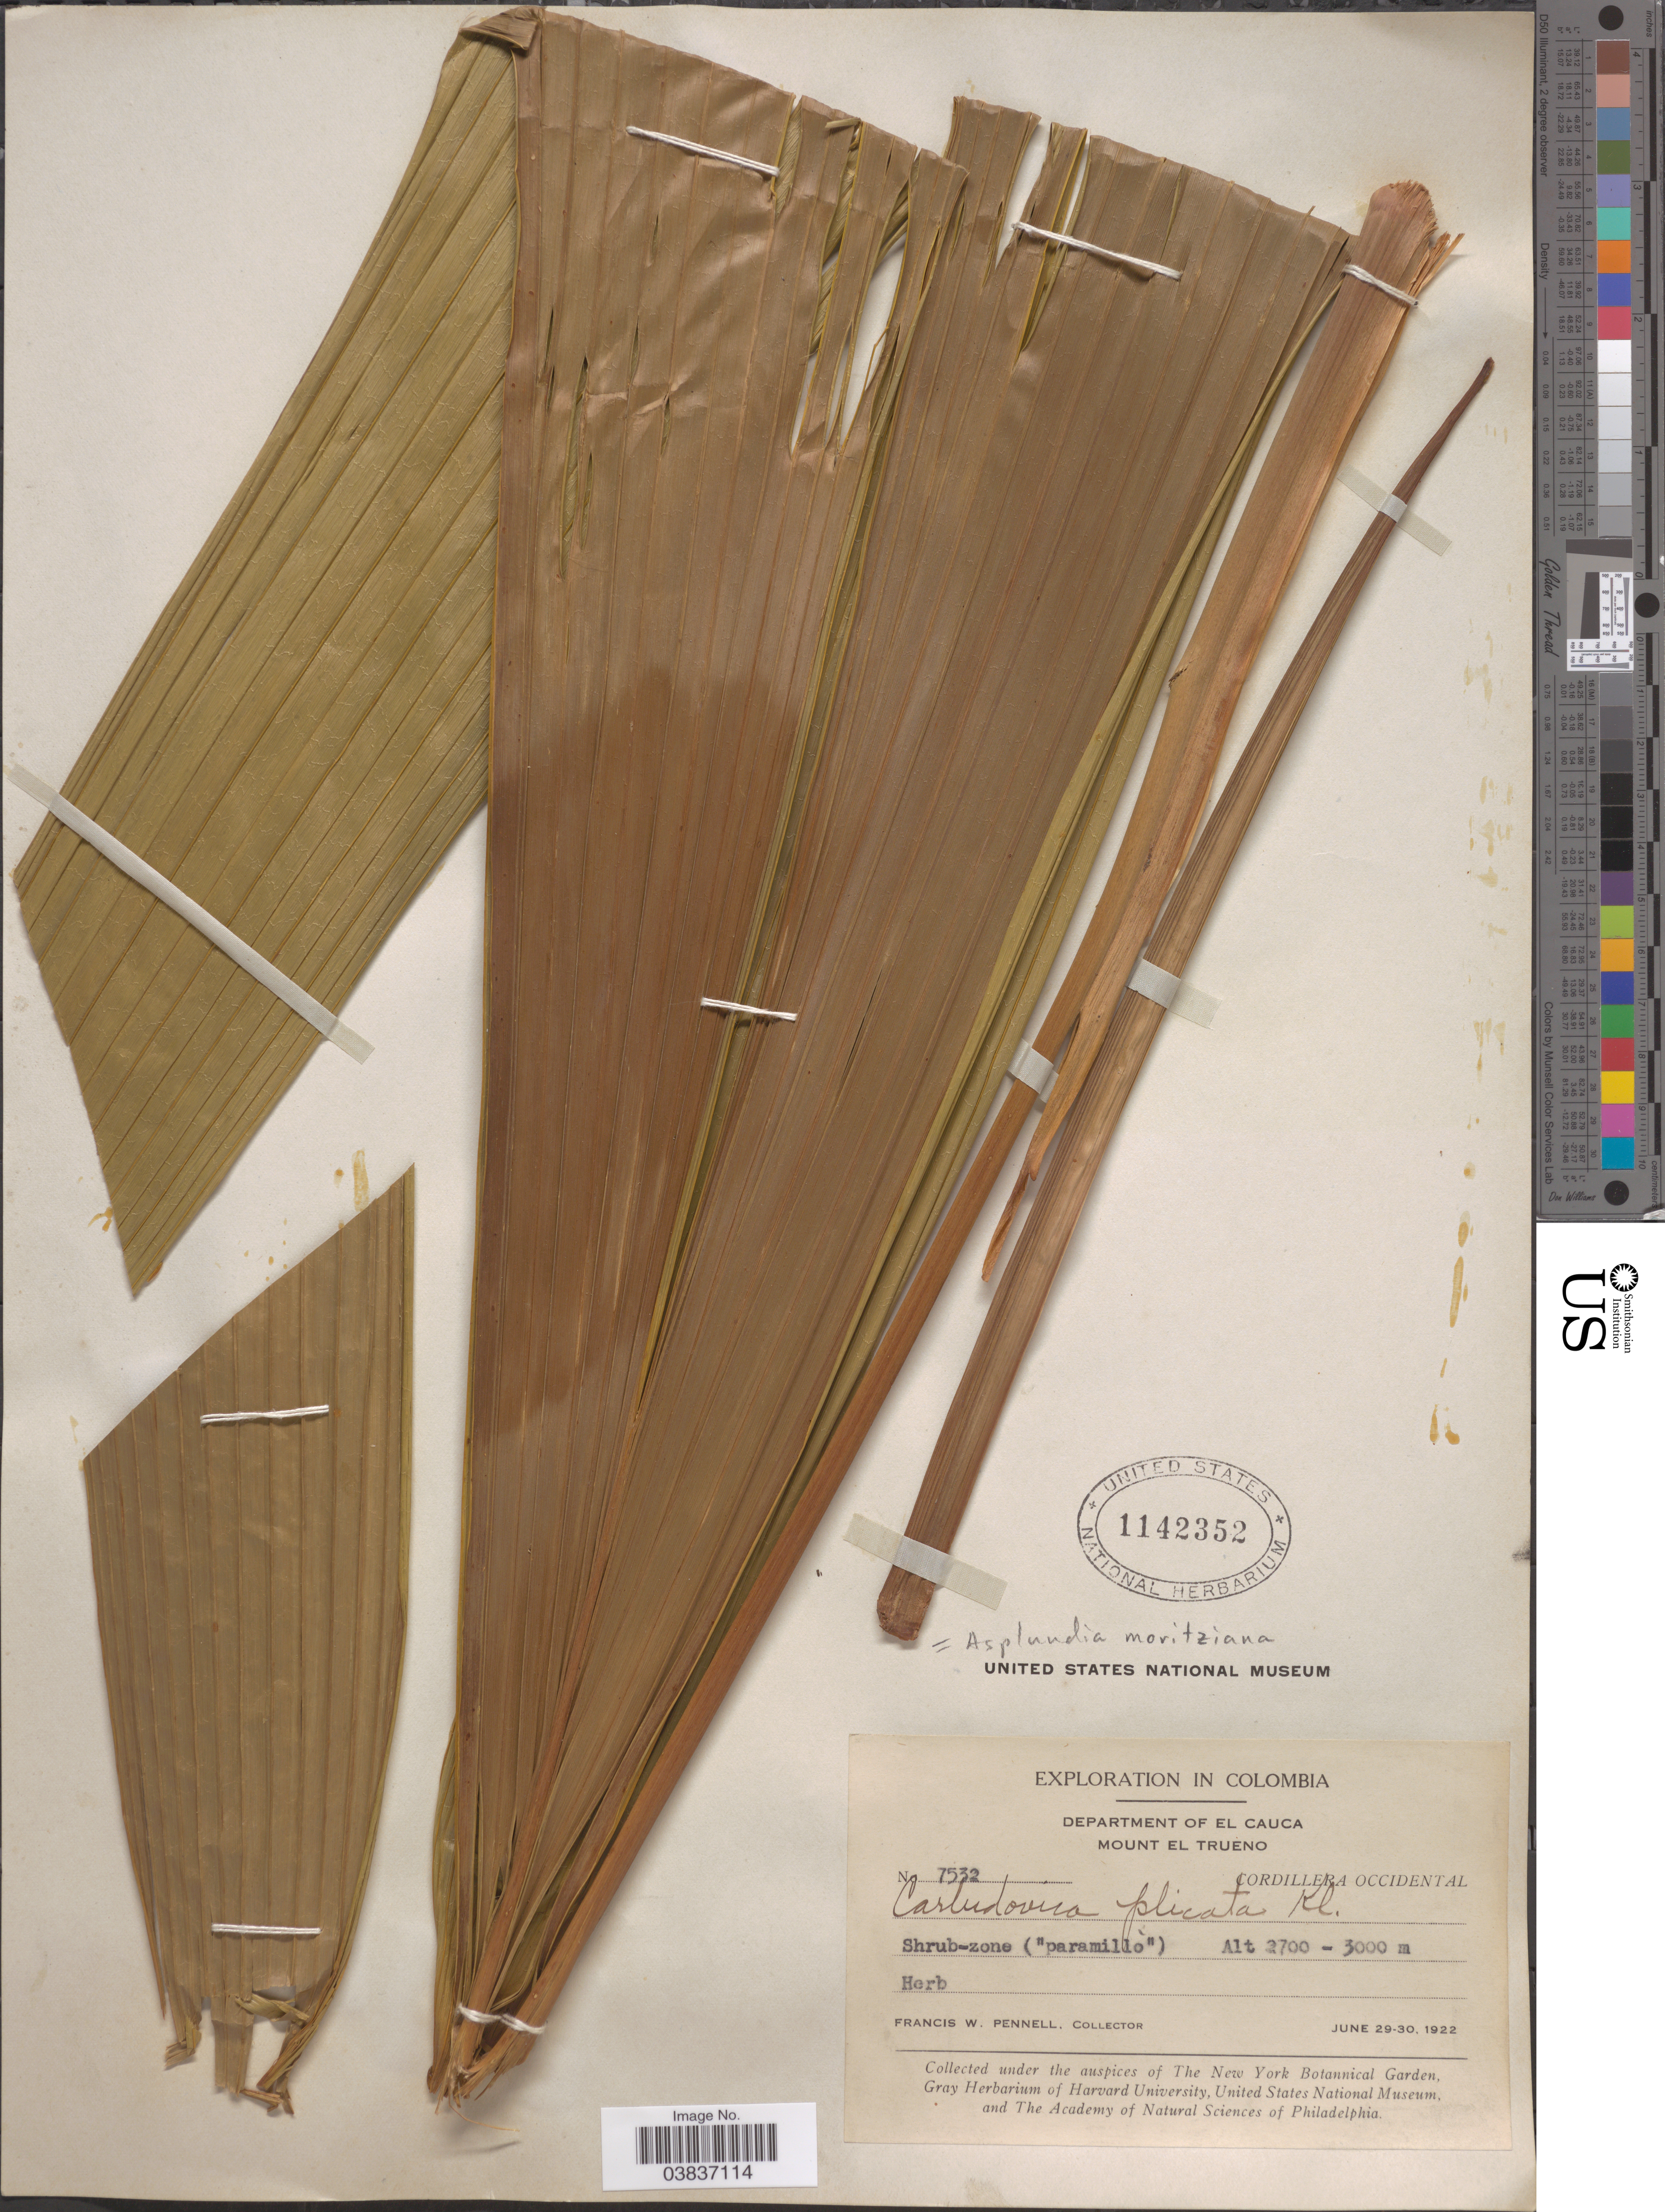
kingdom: Plantae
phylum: Tracheophyta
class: Liliopsida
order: Pandanales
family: Cyclanthaceae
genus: Asplundia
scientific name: Asplundia moritziana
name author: (Klotzsch) Harling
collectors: F. W. Pennell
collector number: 7532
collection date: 1922-06-29/1922-06-30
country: Colombia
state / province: Cauca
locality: Department of El Cauca. Mount El Trueno. Cordillera Occidental.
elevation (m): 2700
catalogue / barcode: US 1142352